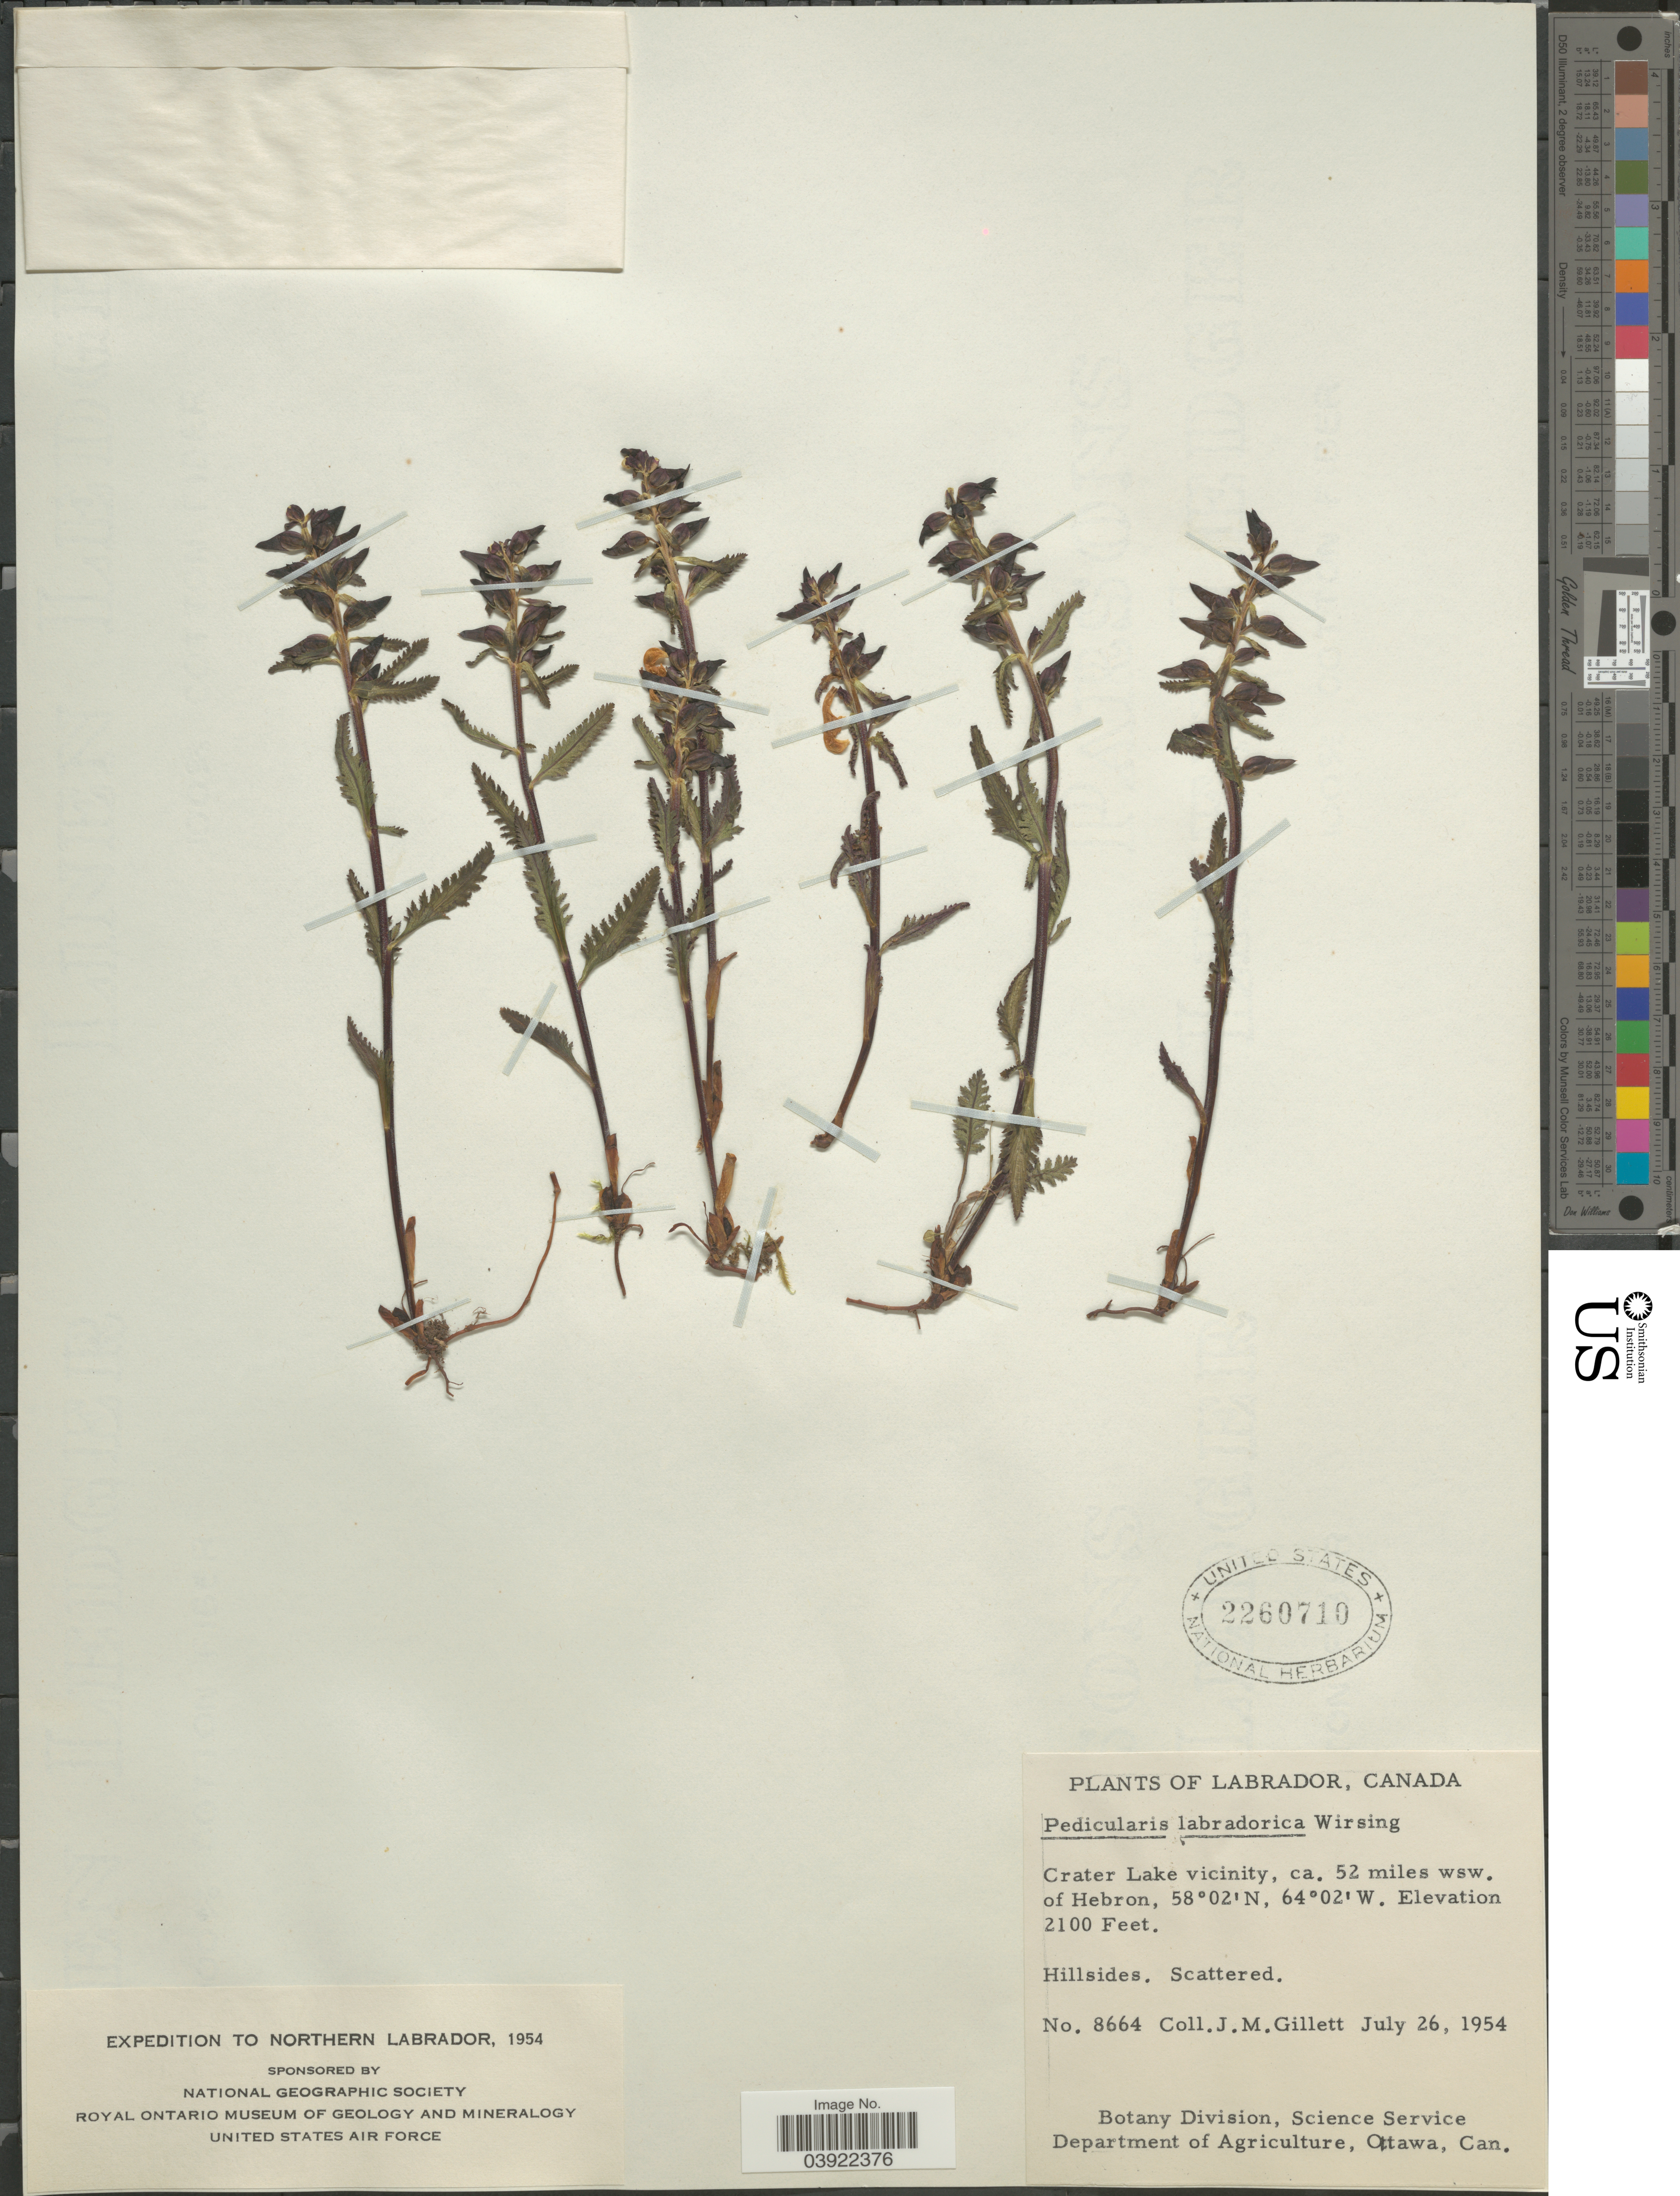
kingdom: Plantae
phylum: Tracheophyta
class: Magnoliopsida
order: Lamiales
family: Orobanchaceae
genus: Pedicularis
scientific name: Pedicularis labradorica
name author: Wirsing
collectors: J. M. Gillett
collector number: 8664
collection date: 1954-07-26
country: Canada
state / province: Newfoundland and Labrador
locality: Labrador. Crater Lake vicinity, ca. 52 miles wsw. of Hebron.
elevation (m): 640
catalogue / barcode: US 2260710